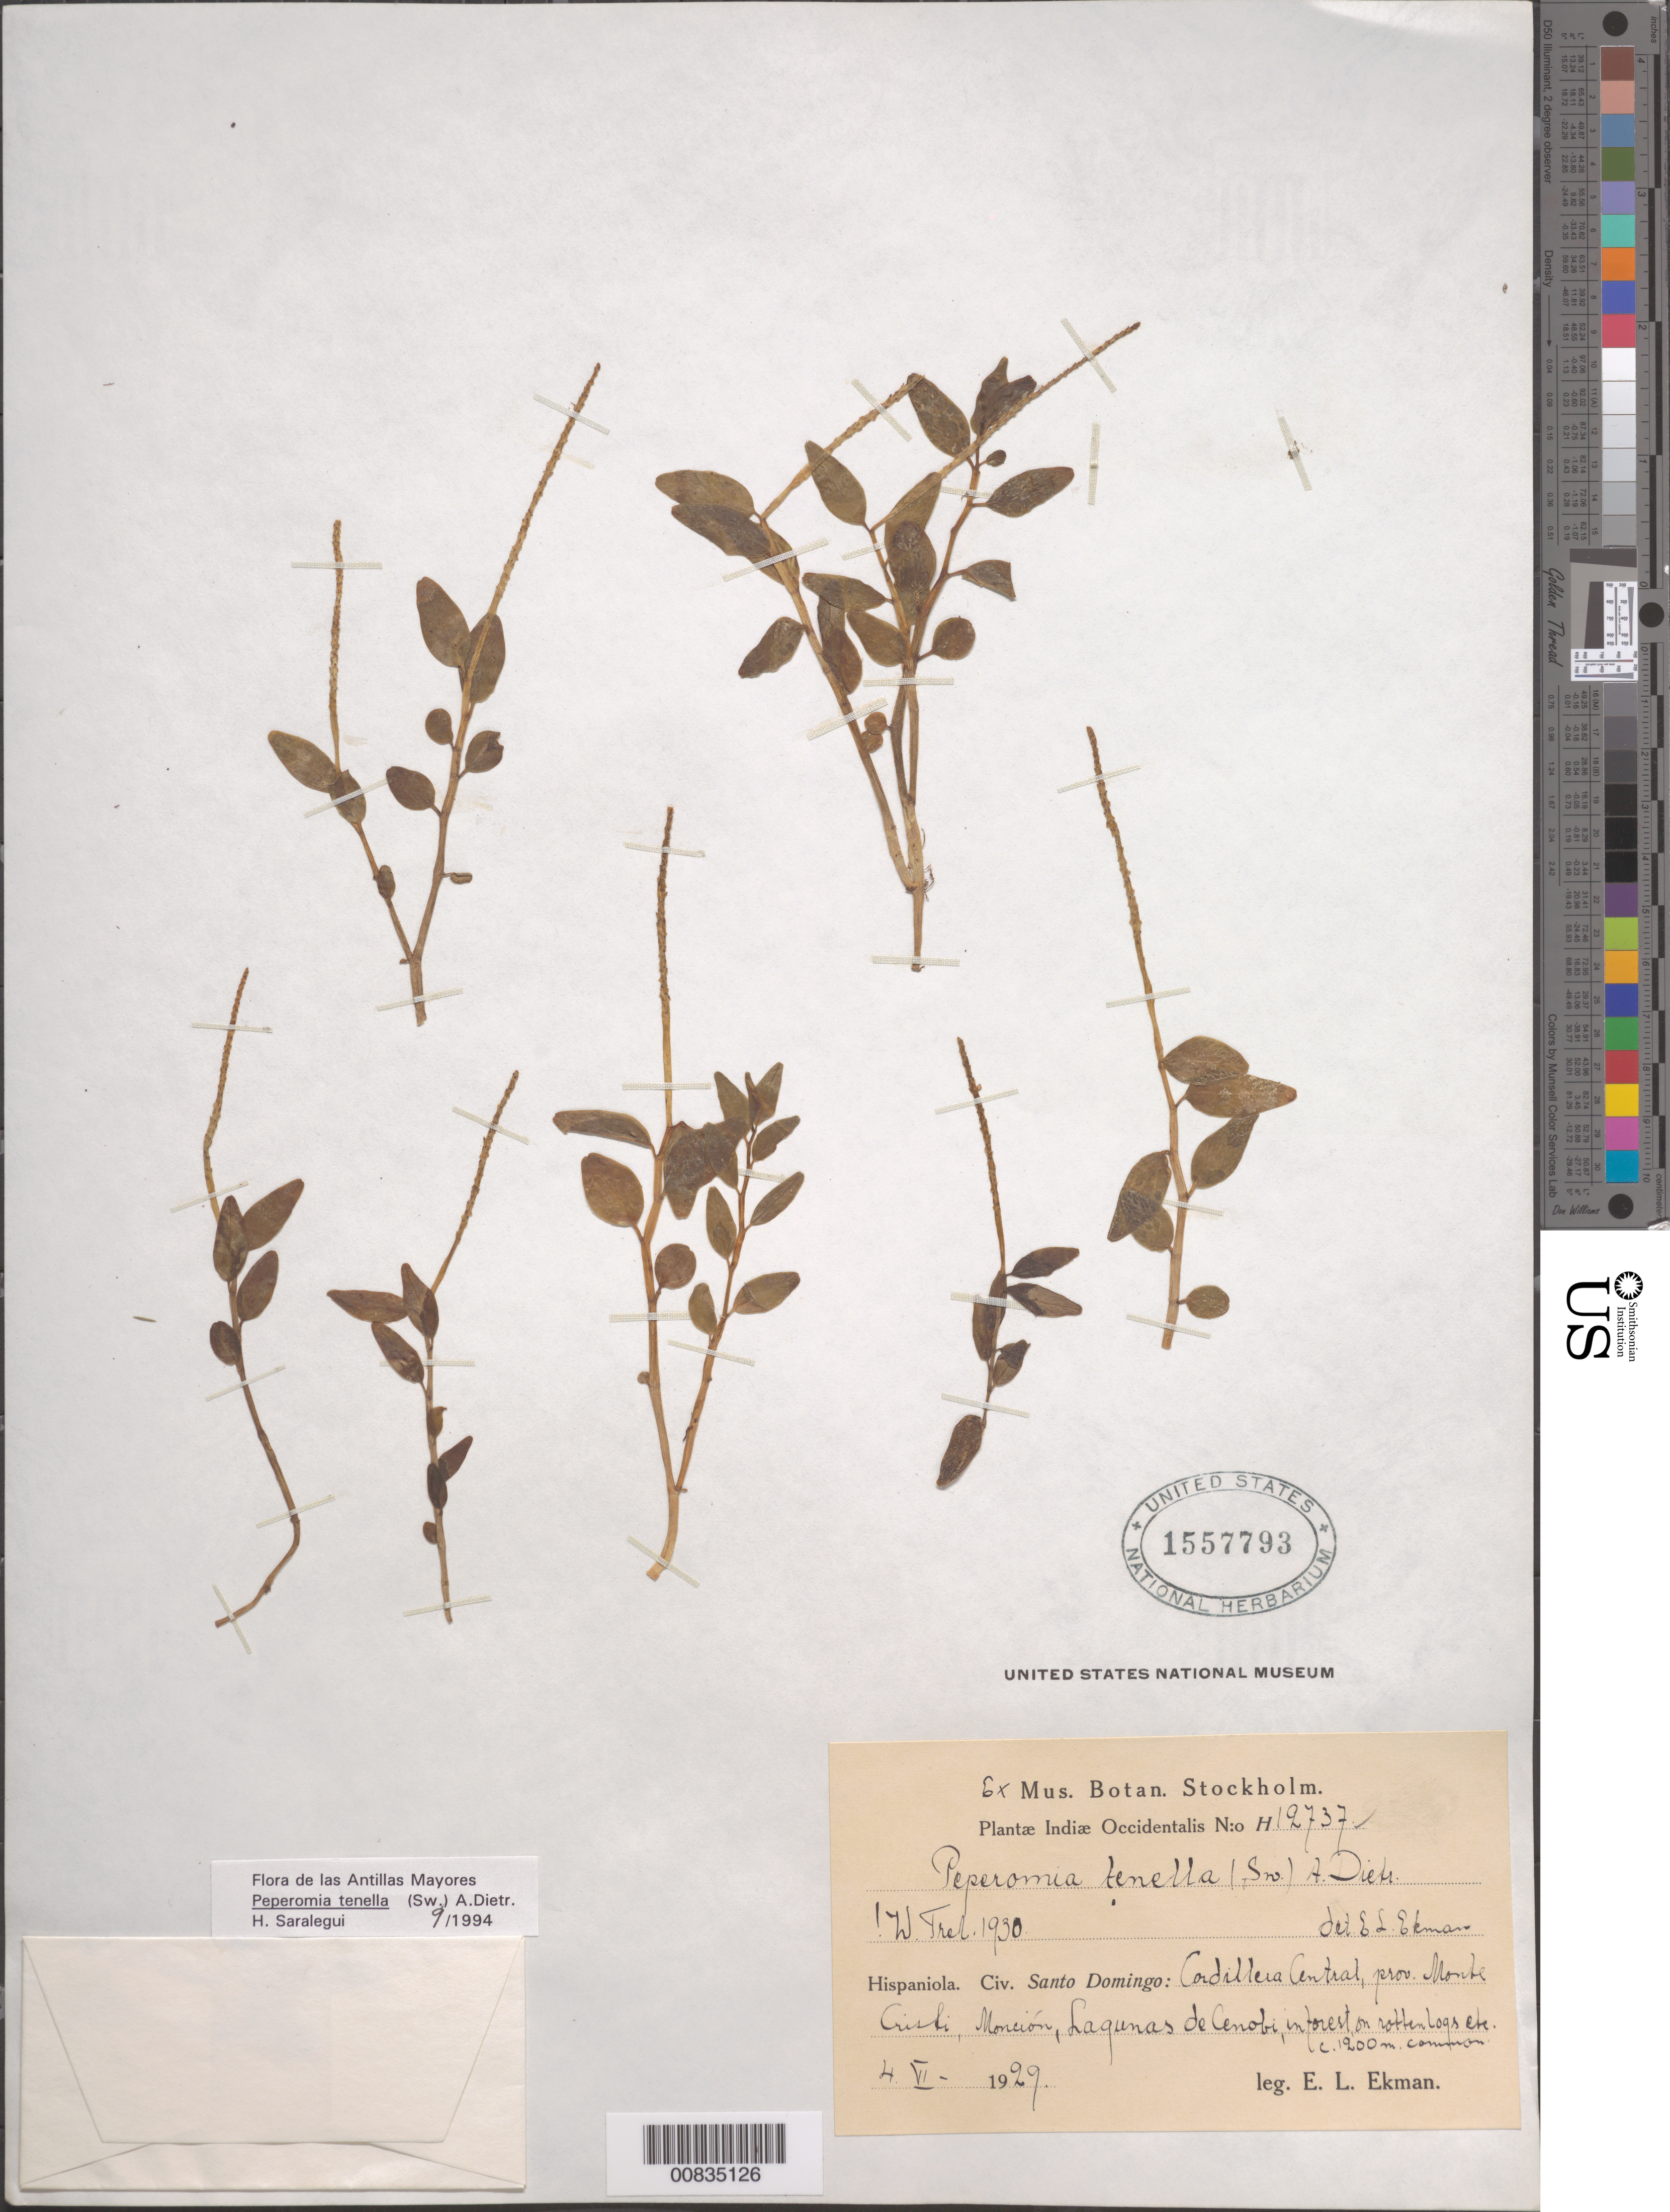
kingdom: Plantae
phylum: Tracheophyta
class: Magnoliopsida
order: Piperales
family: Piperaceae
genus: Peperomia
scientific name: Peperomia tenella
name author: (Sw.) A. Dietr.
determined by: Saralegui Boza, H., (HAJB), Jardin Botanico Nacional (Habana)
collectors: E. L. Ekman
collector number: H 12737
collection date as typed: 04 Jun 1929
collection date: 1929-06-04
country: Dominican Republic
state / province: Monte Cristi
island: Hispaniola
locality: Cordillera Central, Monción, Lagunas de Cenobi.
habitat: In forest on rotten logs, etc.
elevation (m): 1200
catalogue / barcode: US 1557793